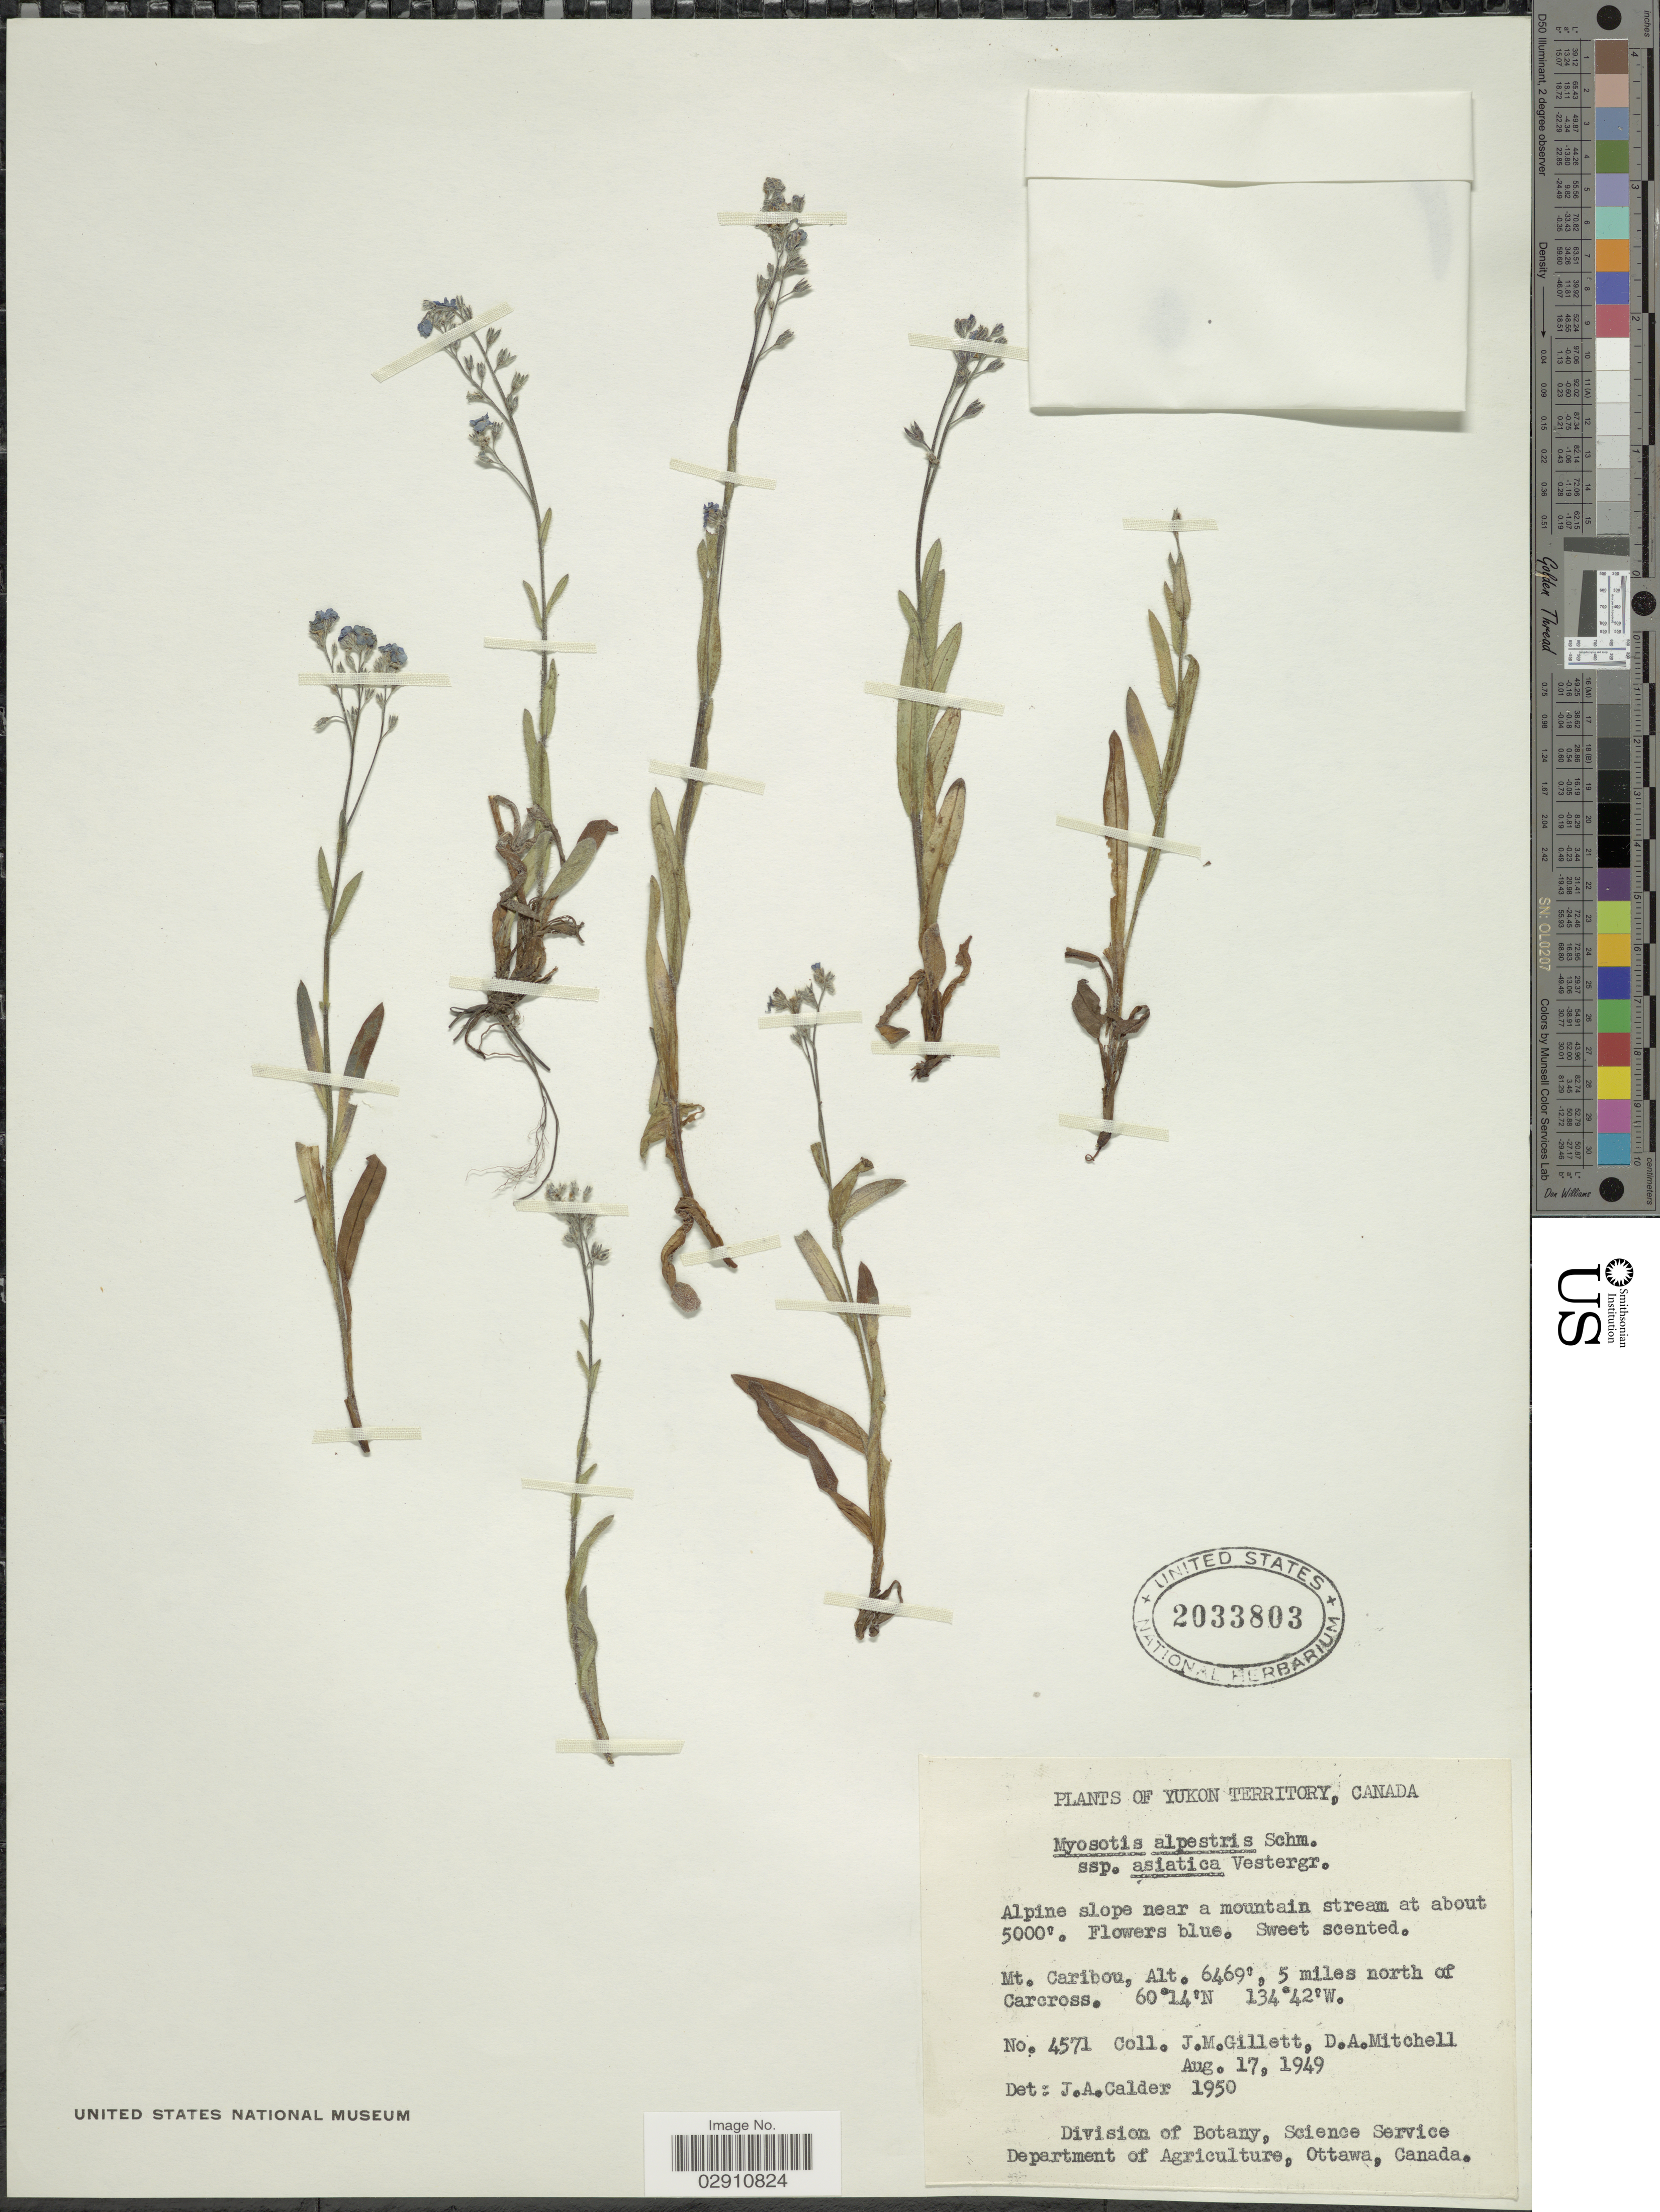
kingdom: Plantae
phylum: Tracheophyta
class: Magnoliopsida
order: Boraginales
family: Boraginaceae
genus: Myosotis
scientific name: Myosotis alpestris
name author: F.W. Schmidt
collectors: J. M. Gillett & D. Mitchell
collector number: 4571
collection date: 1949-08-17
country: Canada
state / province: Yukon Territory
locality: Alpine slope near a mountain stream. Mt. Caribou, 5 miles north of Carcross.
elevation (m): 1524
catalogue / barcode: US 2033803